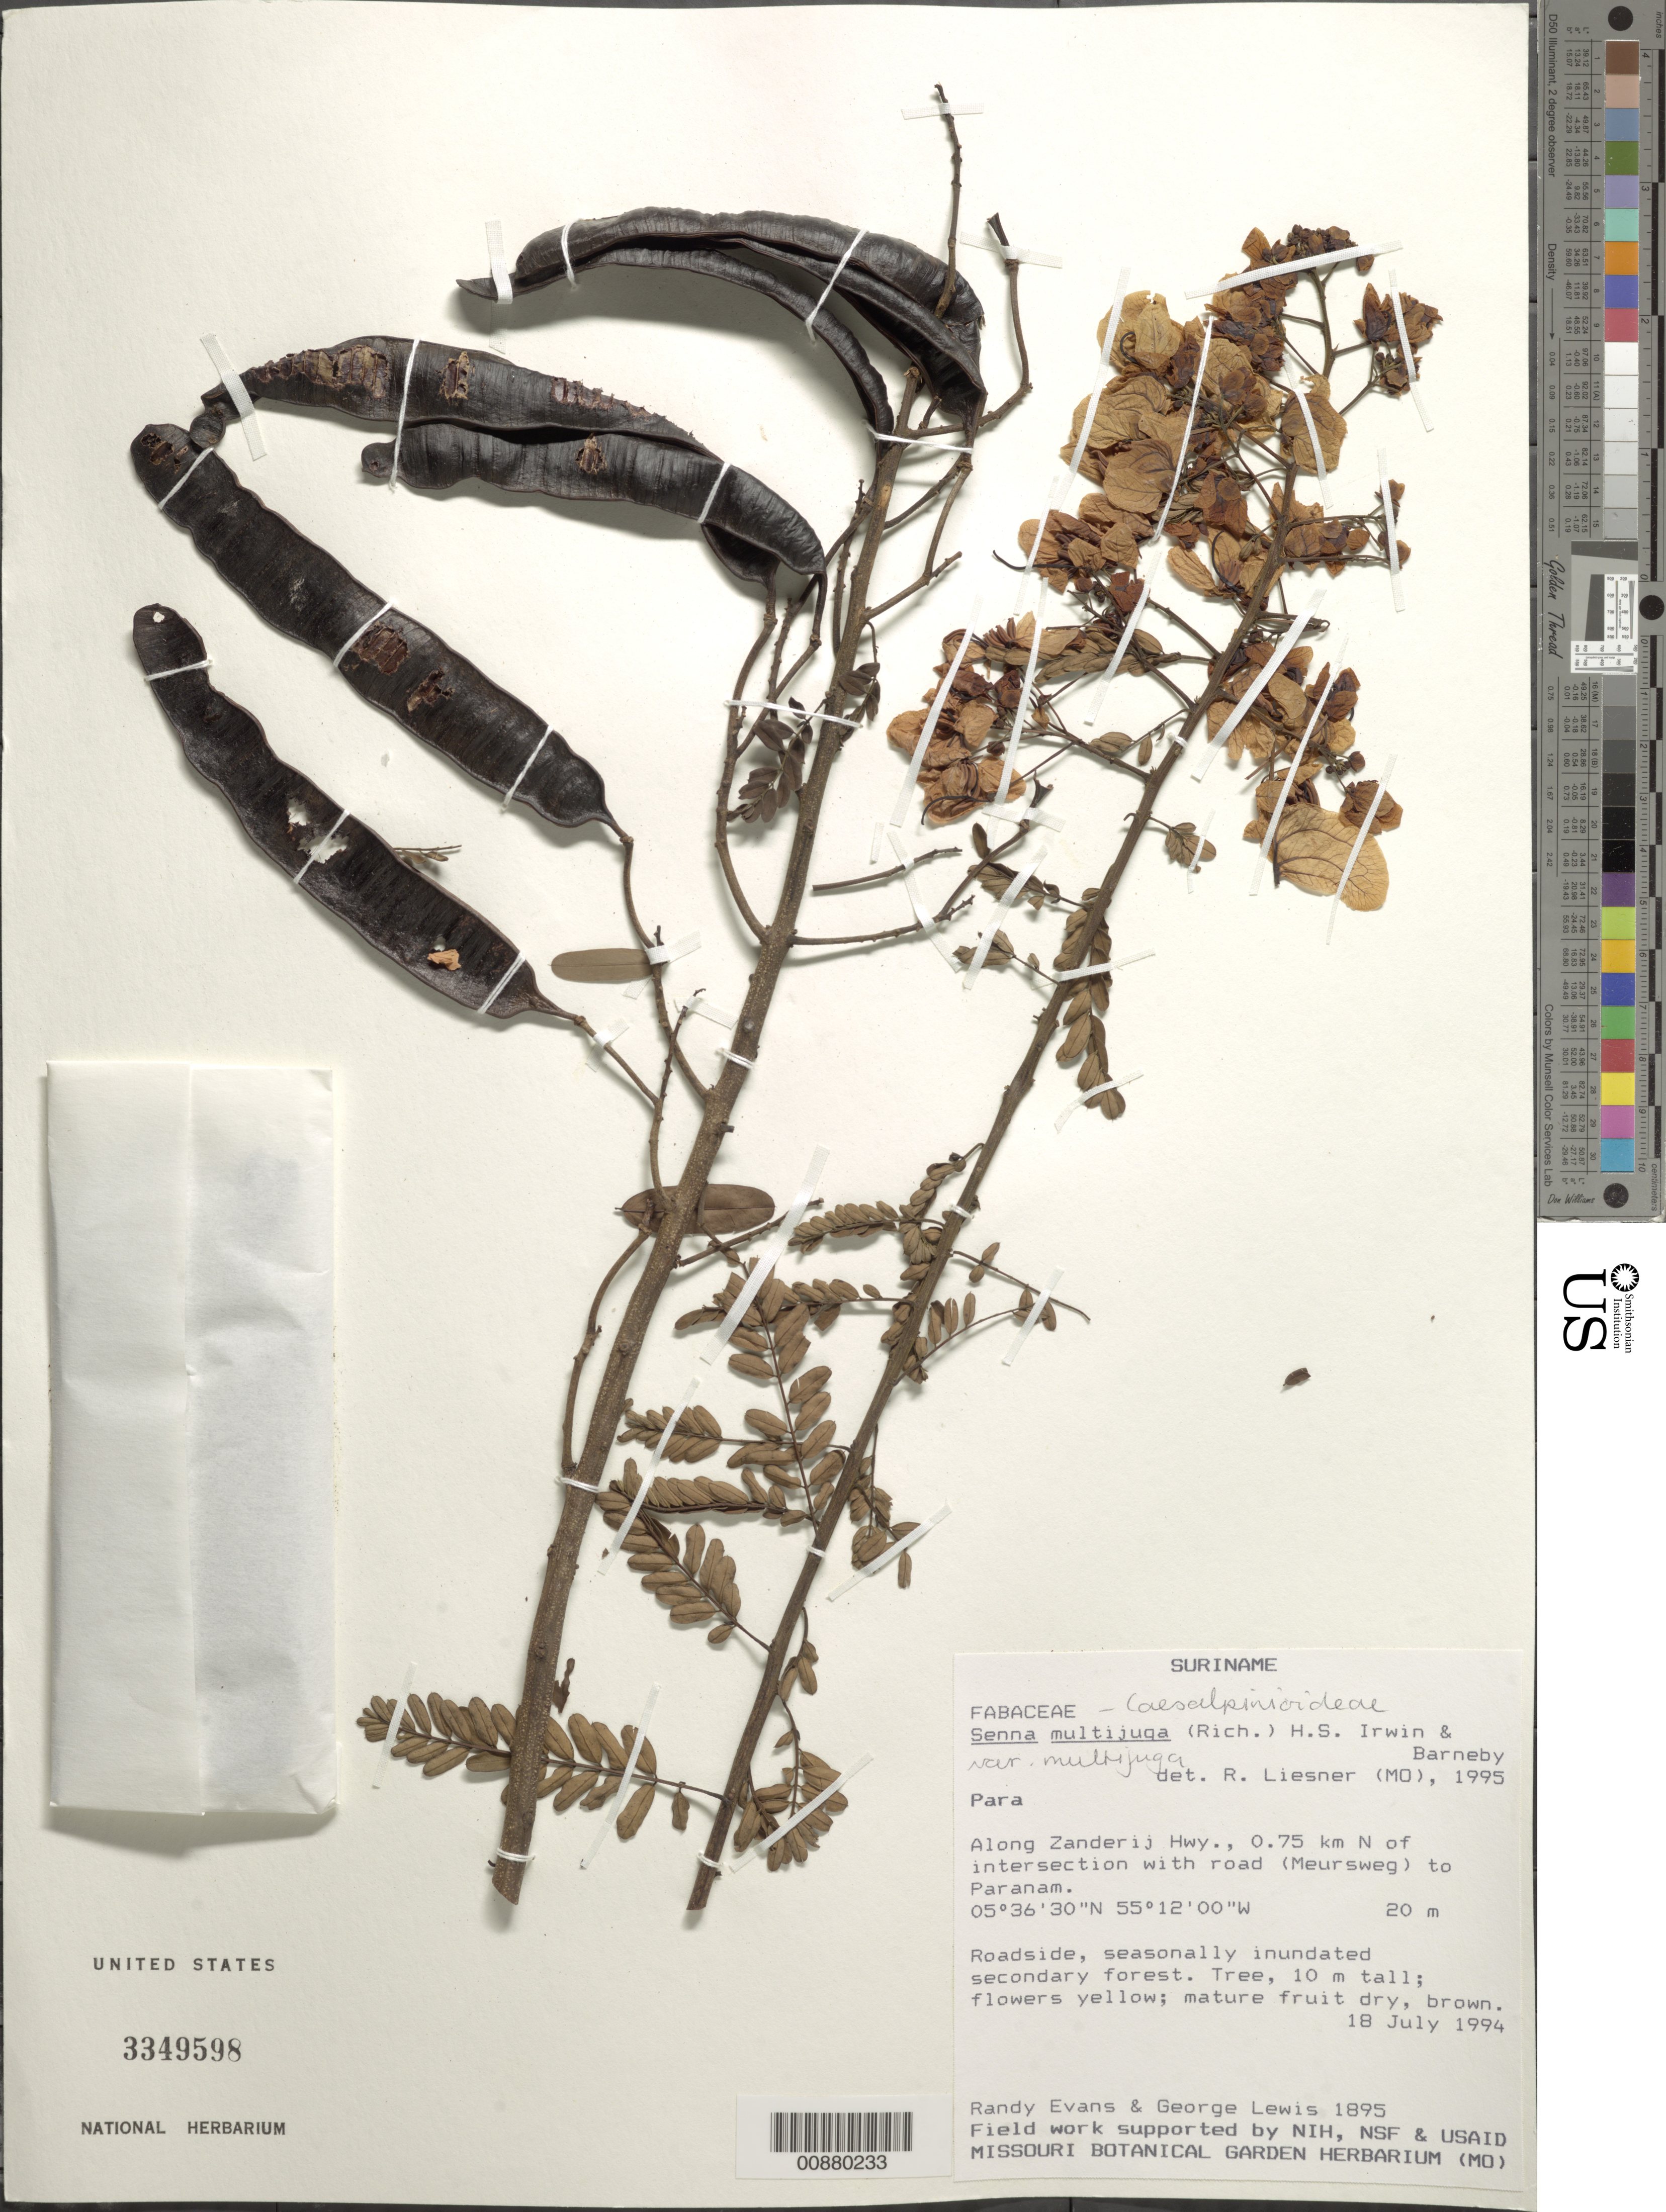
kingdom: Plantae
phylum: Tracheophyta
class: Magnoliopsida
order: Fabales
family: Fabaceae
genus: Senna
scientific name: Senna multijuga var. multijuga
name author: (Rich.) H.S. Irwin & Barneby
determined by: Liesner, R. L.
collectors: R. Evans & G. Lewis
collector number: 1895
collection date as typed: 18-Jul-94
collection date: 1994-07-18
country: Suriname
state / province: Para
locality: Zanderij, Zanderij Hwy, 0.75 km N of intersection with road to Paranam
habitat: Roadside, seasonally inundated secondary forest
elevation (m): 20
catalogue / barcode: US 3349598